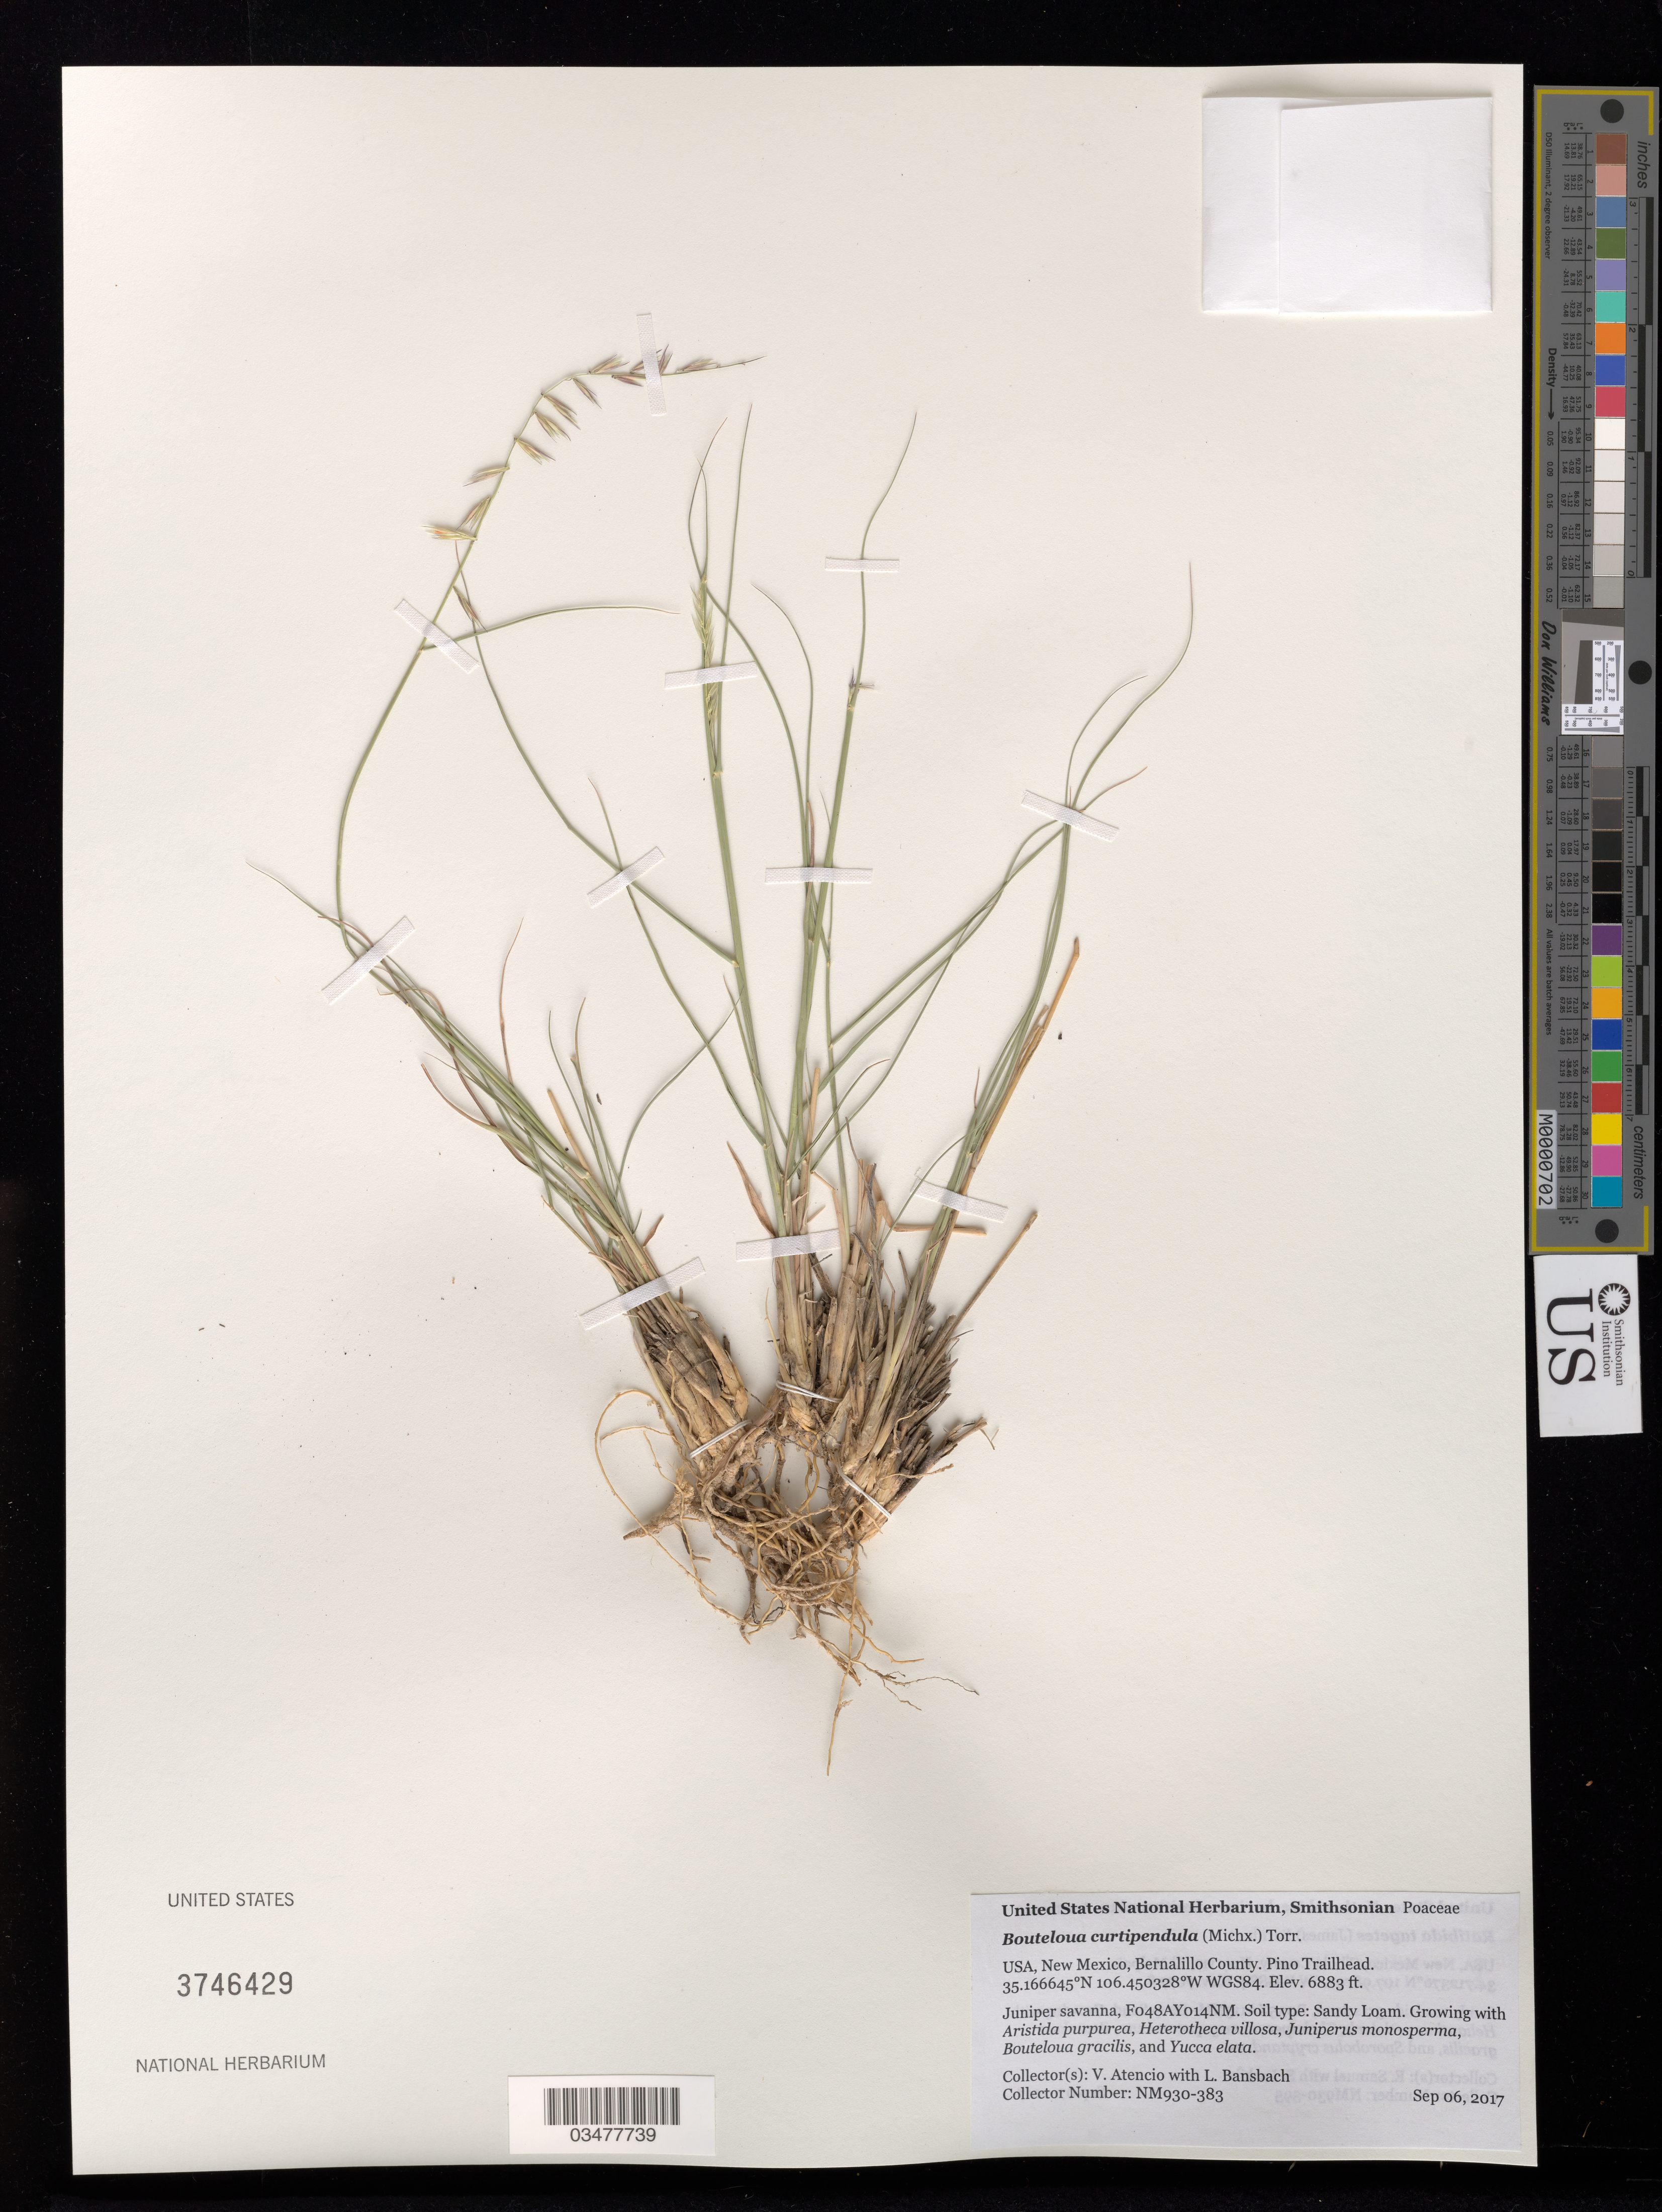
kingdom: Plantae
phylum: Tracheophyta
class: Liliopsida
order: Poales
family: Poaceae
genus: Bouteloua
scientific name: Bouteloua curtipendula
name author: (Michx.) Torr.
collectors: V. Atencio & L. Bansbach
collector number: NM930-383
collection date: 2017-09-06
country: United States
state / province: New Mexico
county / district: Bernalillo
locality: USFS, USFS, Pino Trailhead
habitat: F048AY014NM. Sandy Loam. Juniper savanna. With Juniperus monosperma, Bouteloua gracilis, Yucca elata, etc.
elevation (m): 2098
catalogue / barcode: US 3746429